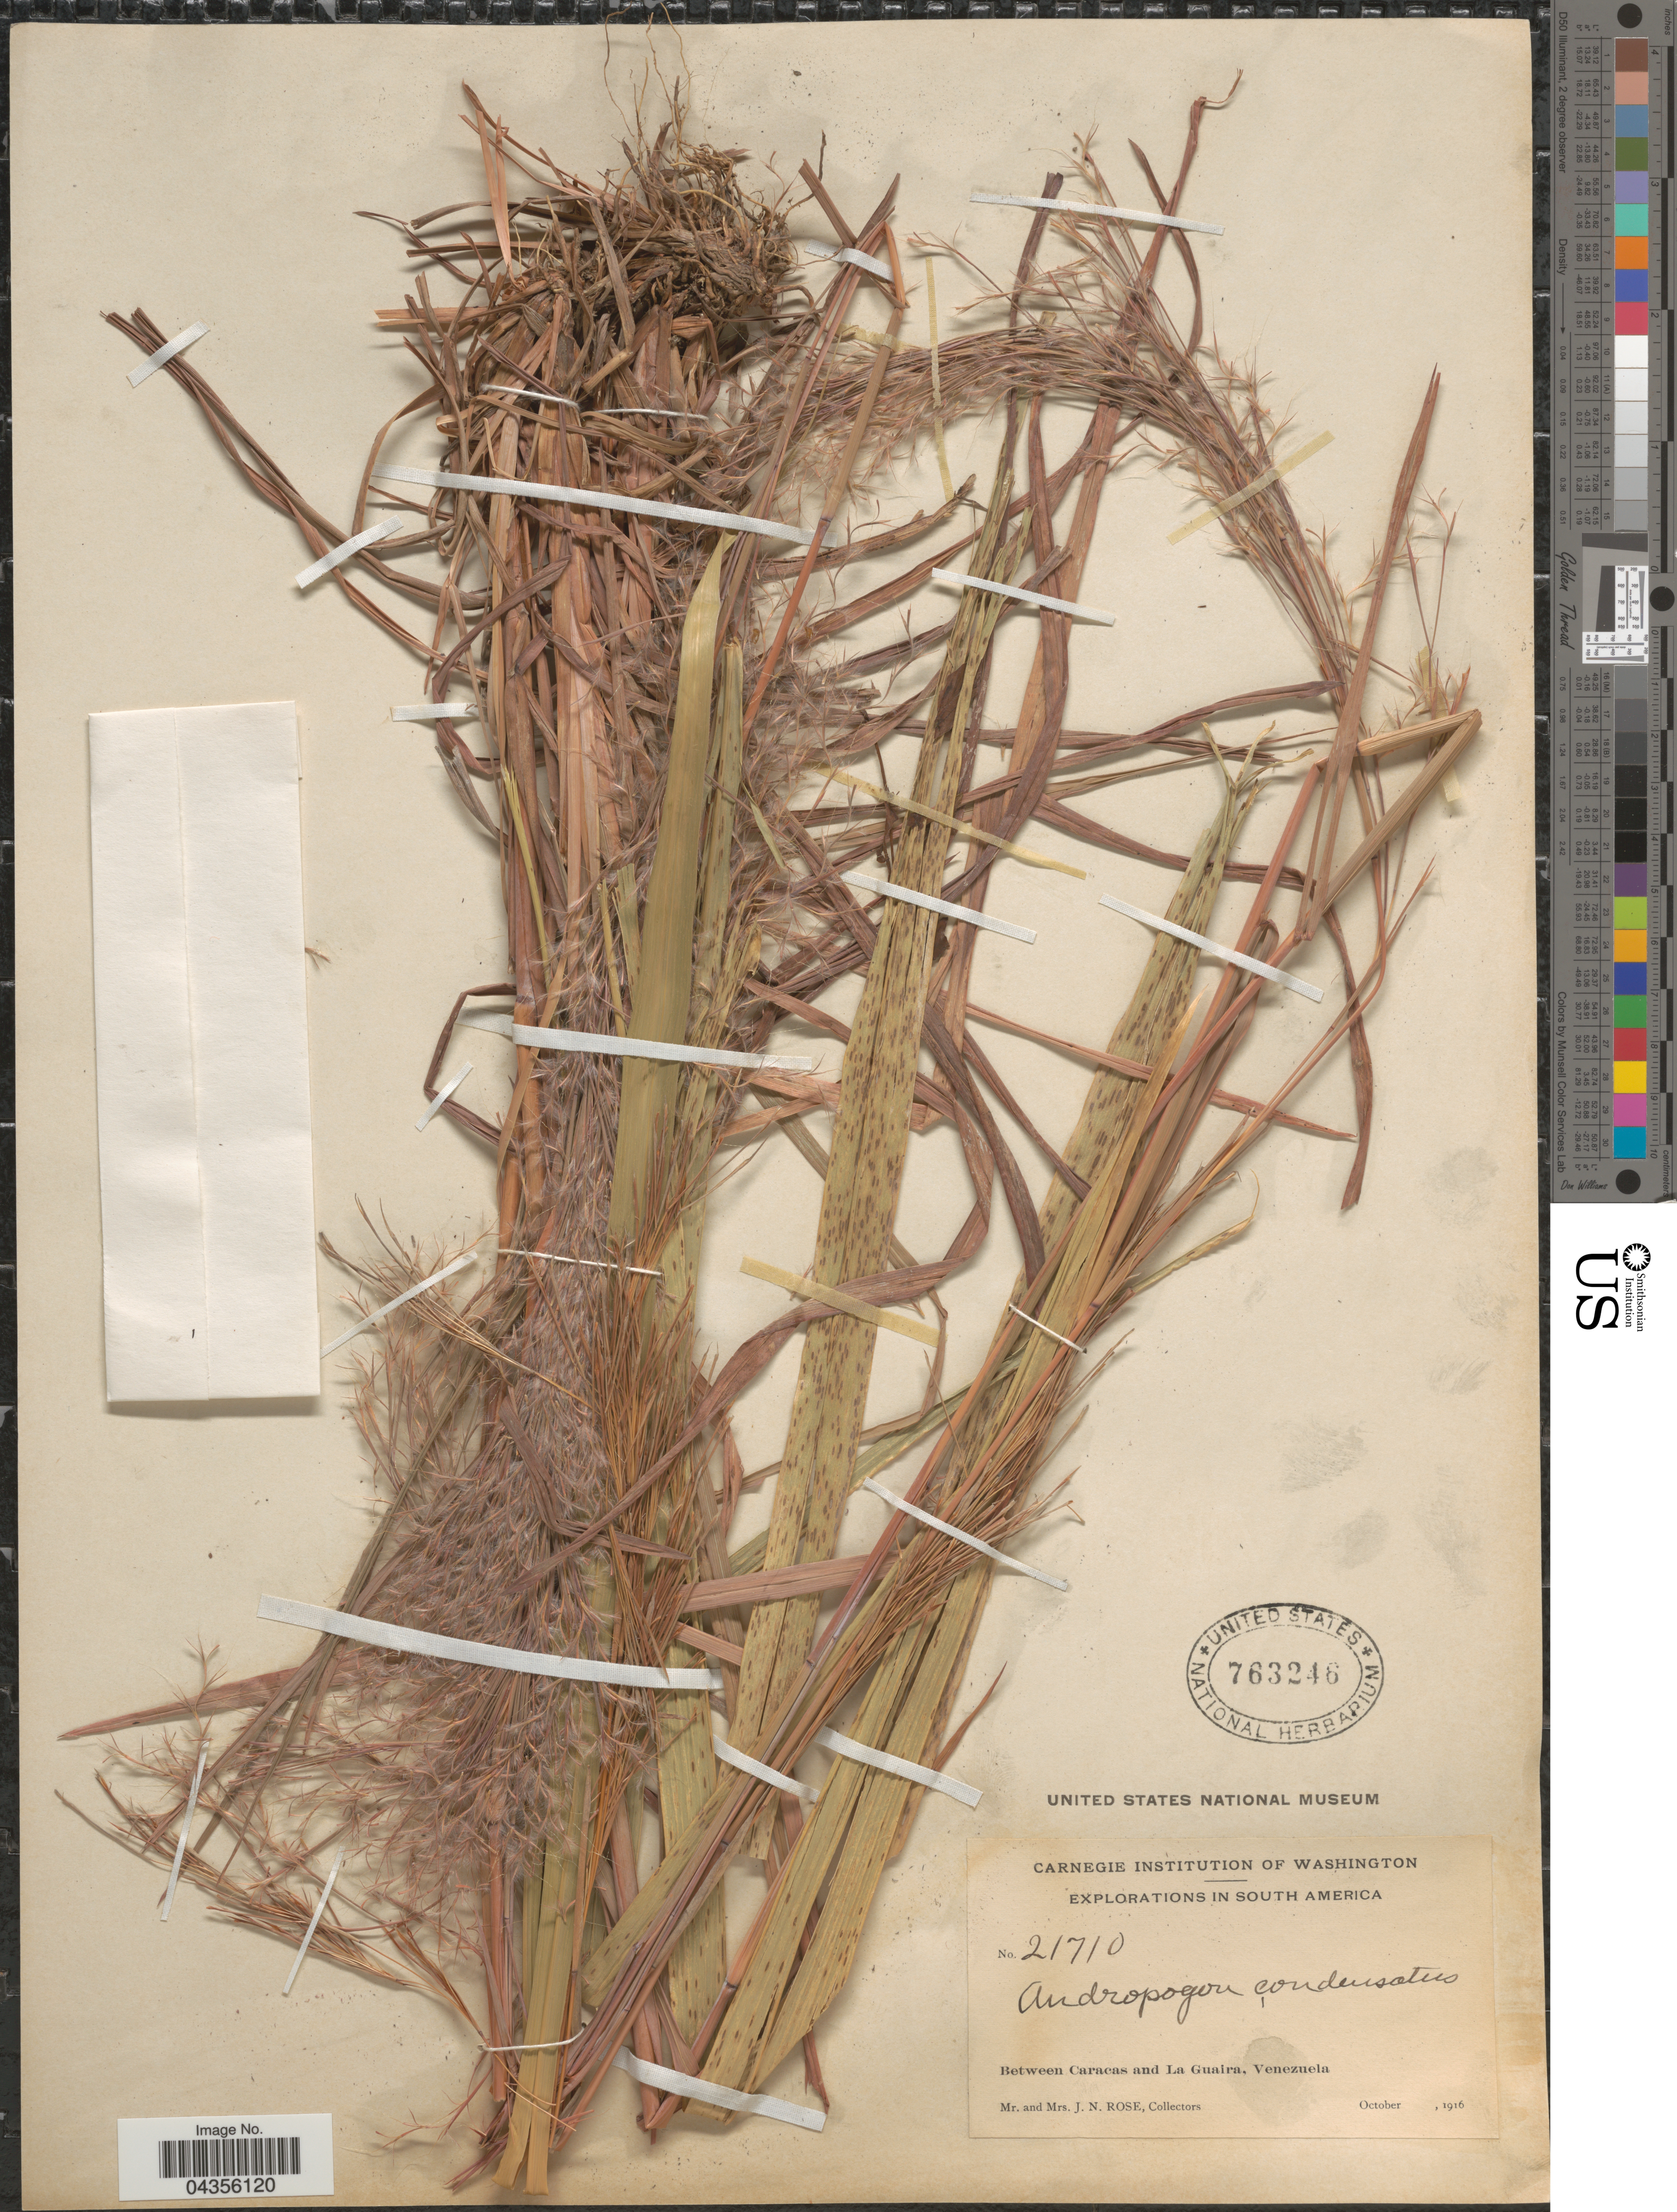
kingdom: Plantae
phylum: Tracheophyta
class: Liliopsida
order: Poales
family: Poaceae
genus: Schizachyrium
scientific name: Schizachyrium condensatum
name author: (Kunth) Nees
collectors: J. N. Rose & L. B. Rose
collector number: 21710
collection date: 1916-10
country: Venezuela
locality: Explorations in South America. Between Caracas and La Guaira.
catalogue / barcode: US 763246